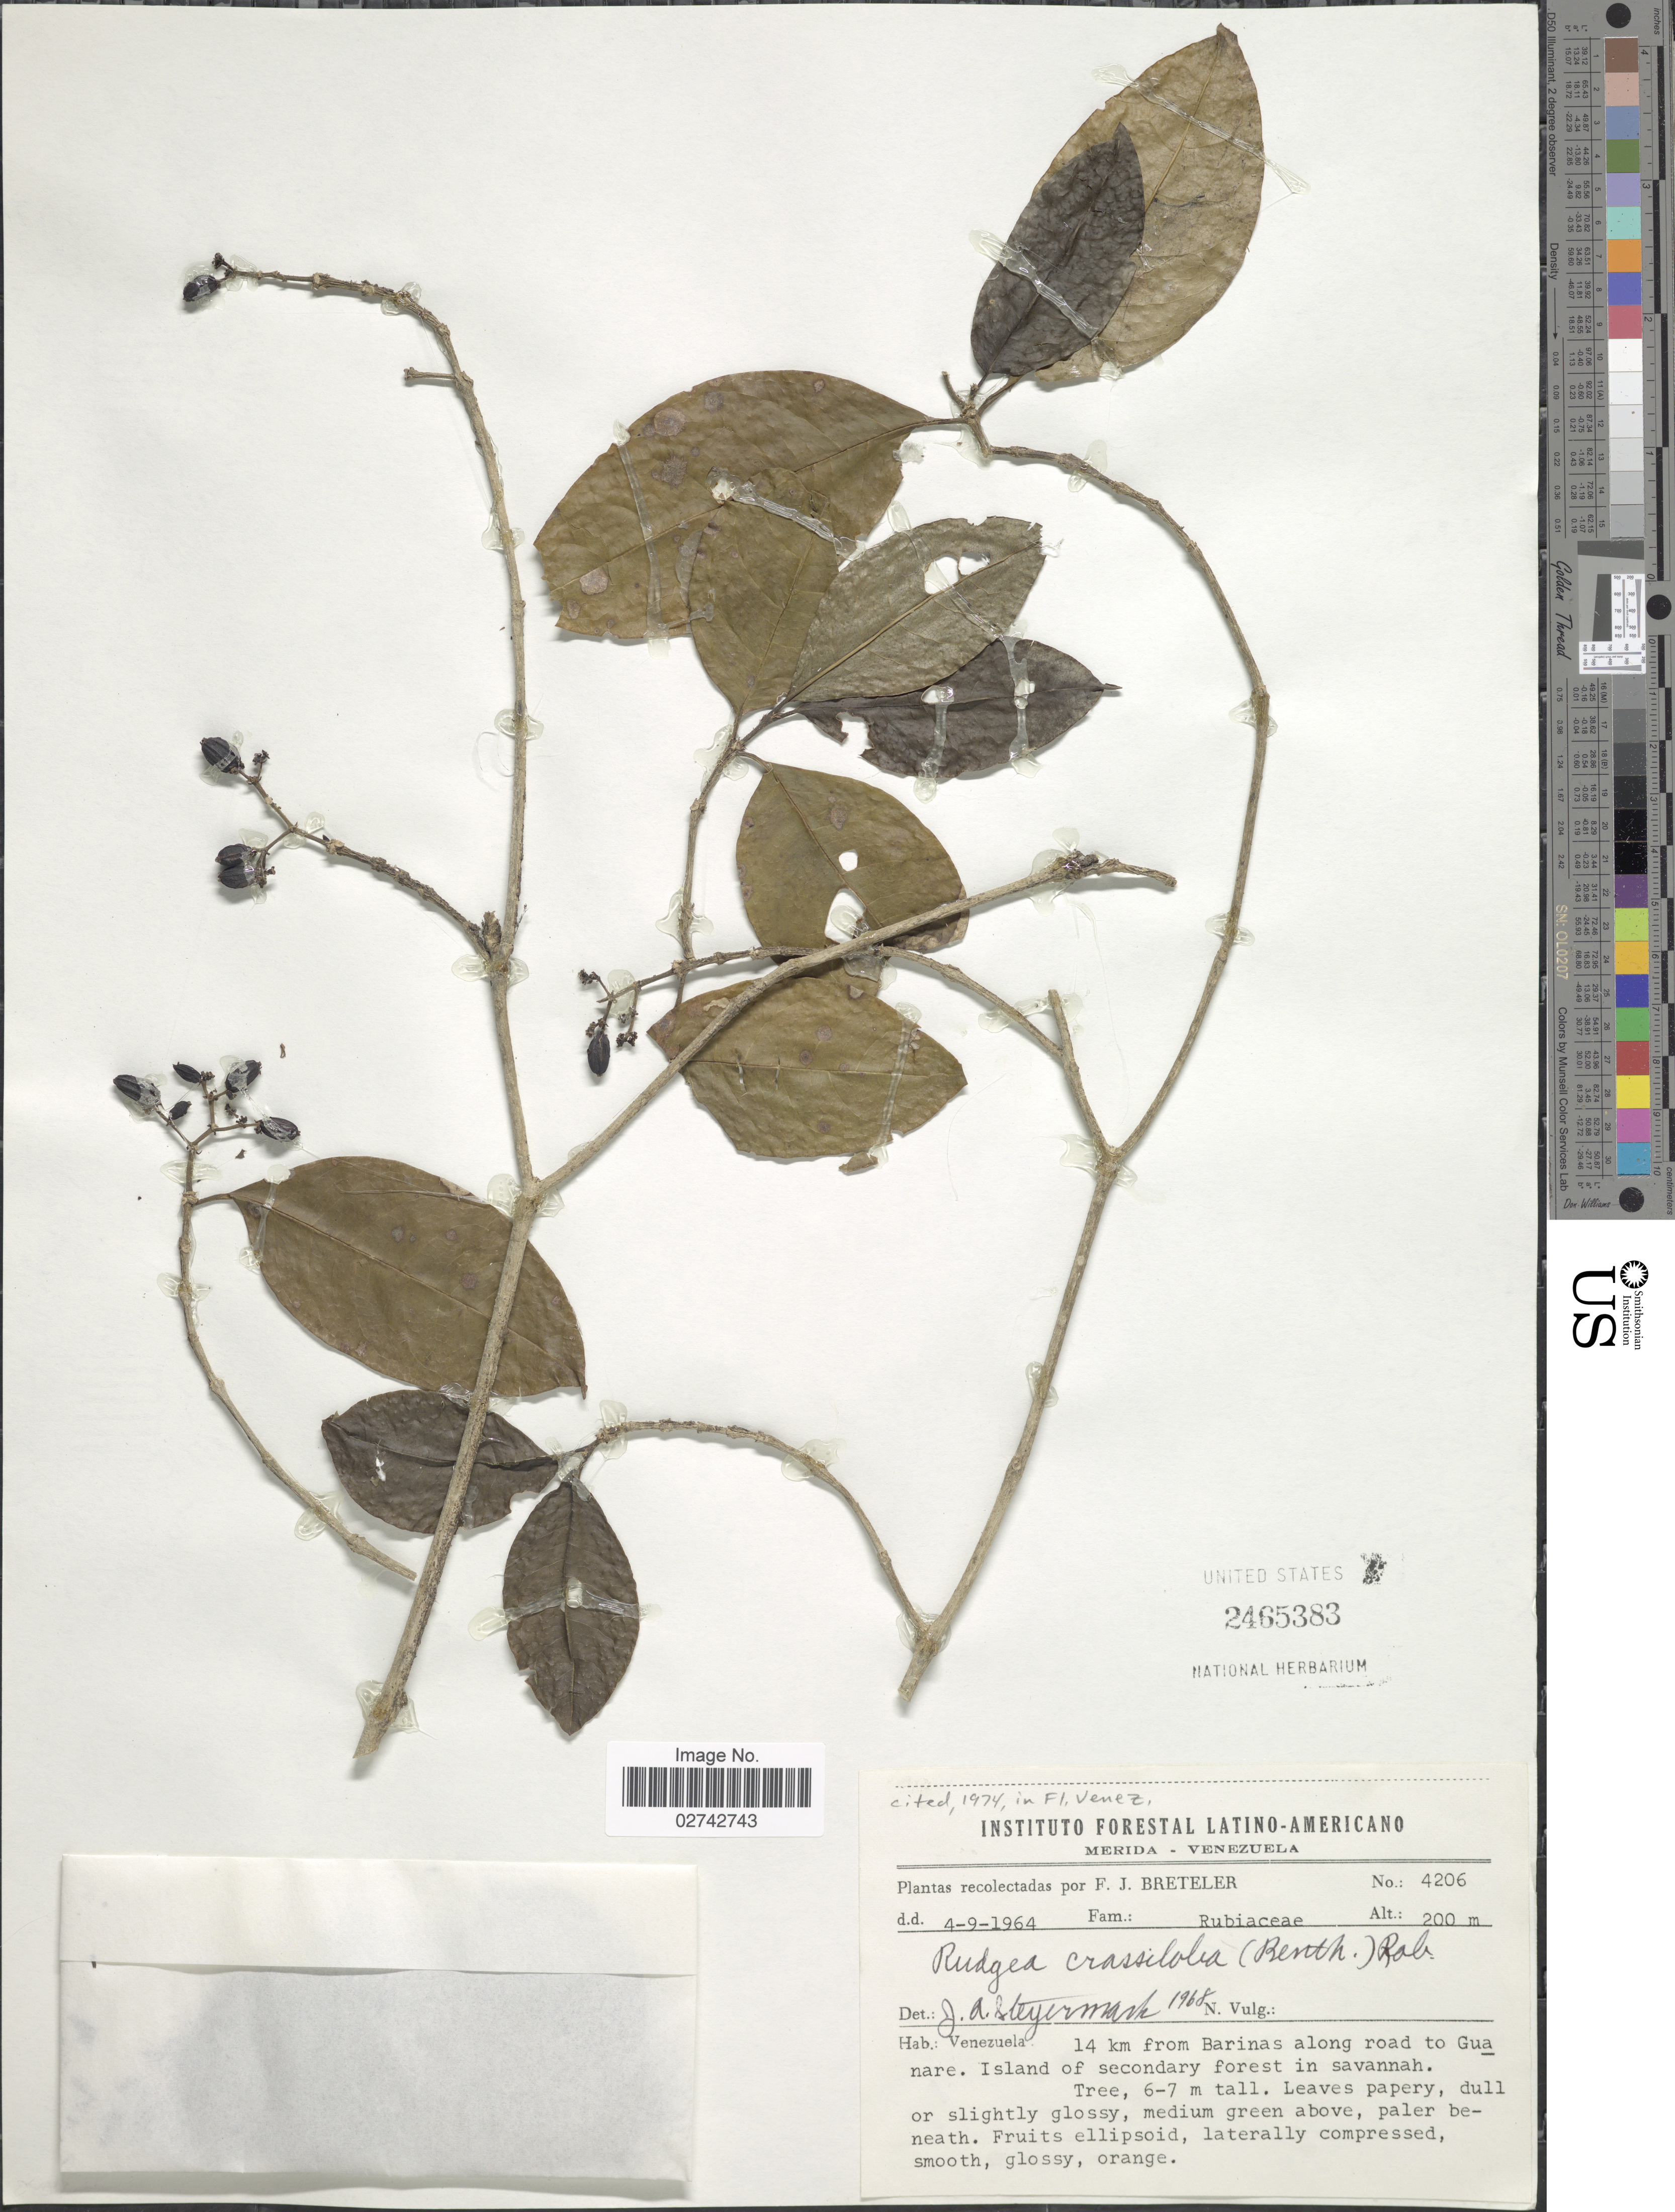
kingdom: Plantae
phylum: Tracheophyta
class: Magnoliopsida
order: Gentianales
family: Rubiaceae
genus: Rudgea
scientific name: Rudgea crassiloba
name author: (Benth.) B.L. Rob.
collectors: F. J. Breteler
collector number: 4206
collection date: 1964-09-04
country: Venezuela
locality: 14 km from Barinas along road to Guanare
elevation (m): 200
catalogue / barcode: US 2465383